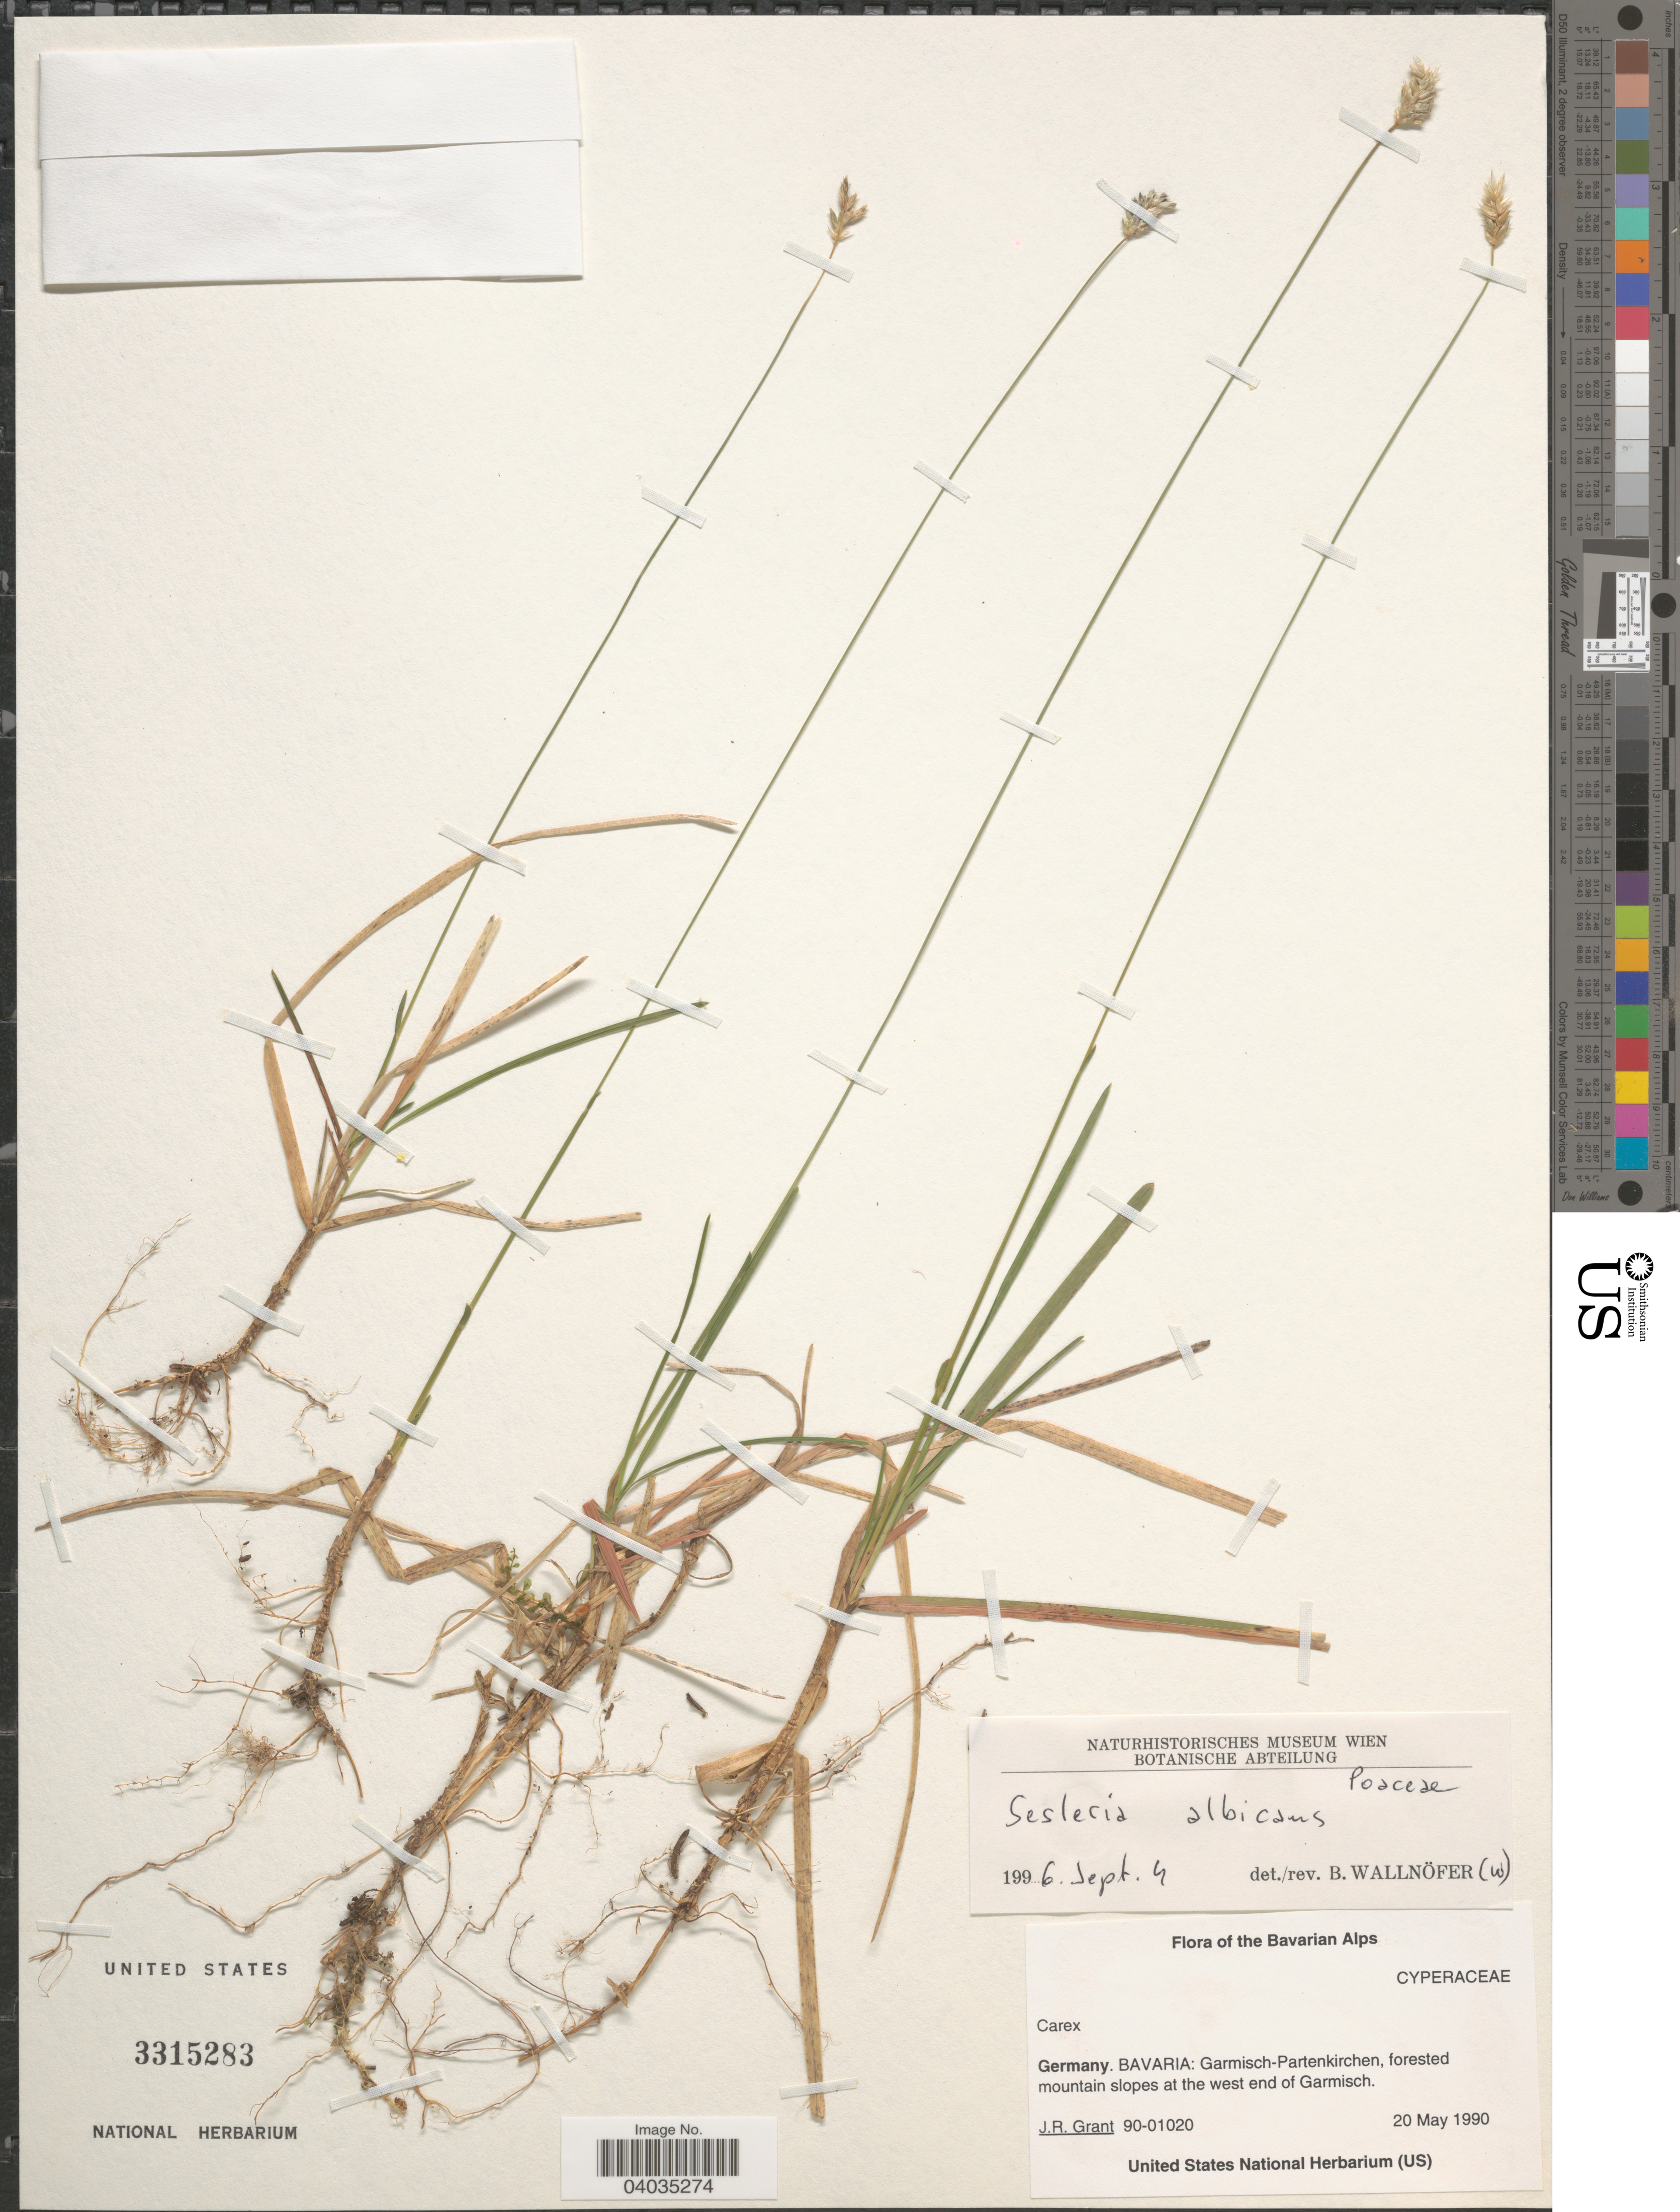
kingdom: Plantae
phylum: Tracheophyta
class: Liliopsida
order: Poales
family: Poaceae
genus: Sesleria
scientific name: Sesleria albicans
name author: Kit. ex Schult.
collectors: J. Grant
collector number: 90-01020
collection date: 1990-05-20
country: Germany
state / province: Bayern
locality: Bavarian Alps. Bavaria: Garmisch-Partenkirchen, forested mountain slopes at the west end of Garmisch.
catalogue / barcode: US 3315283